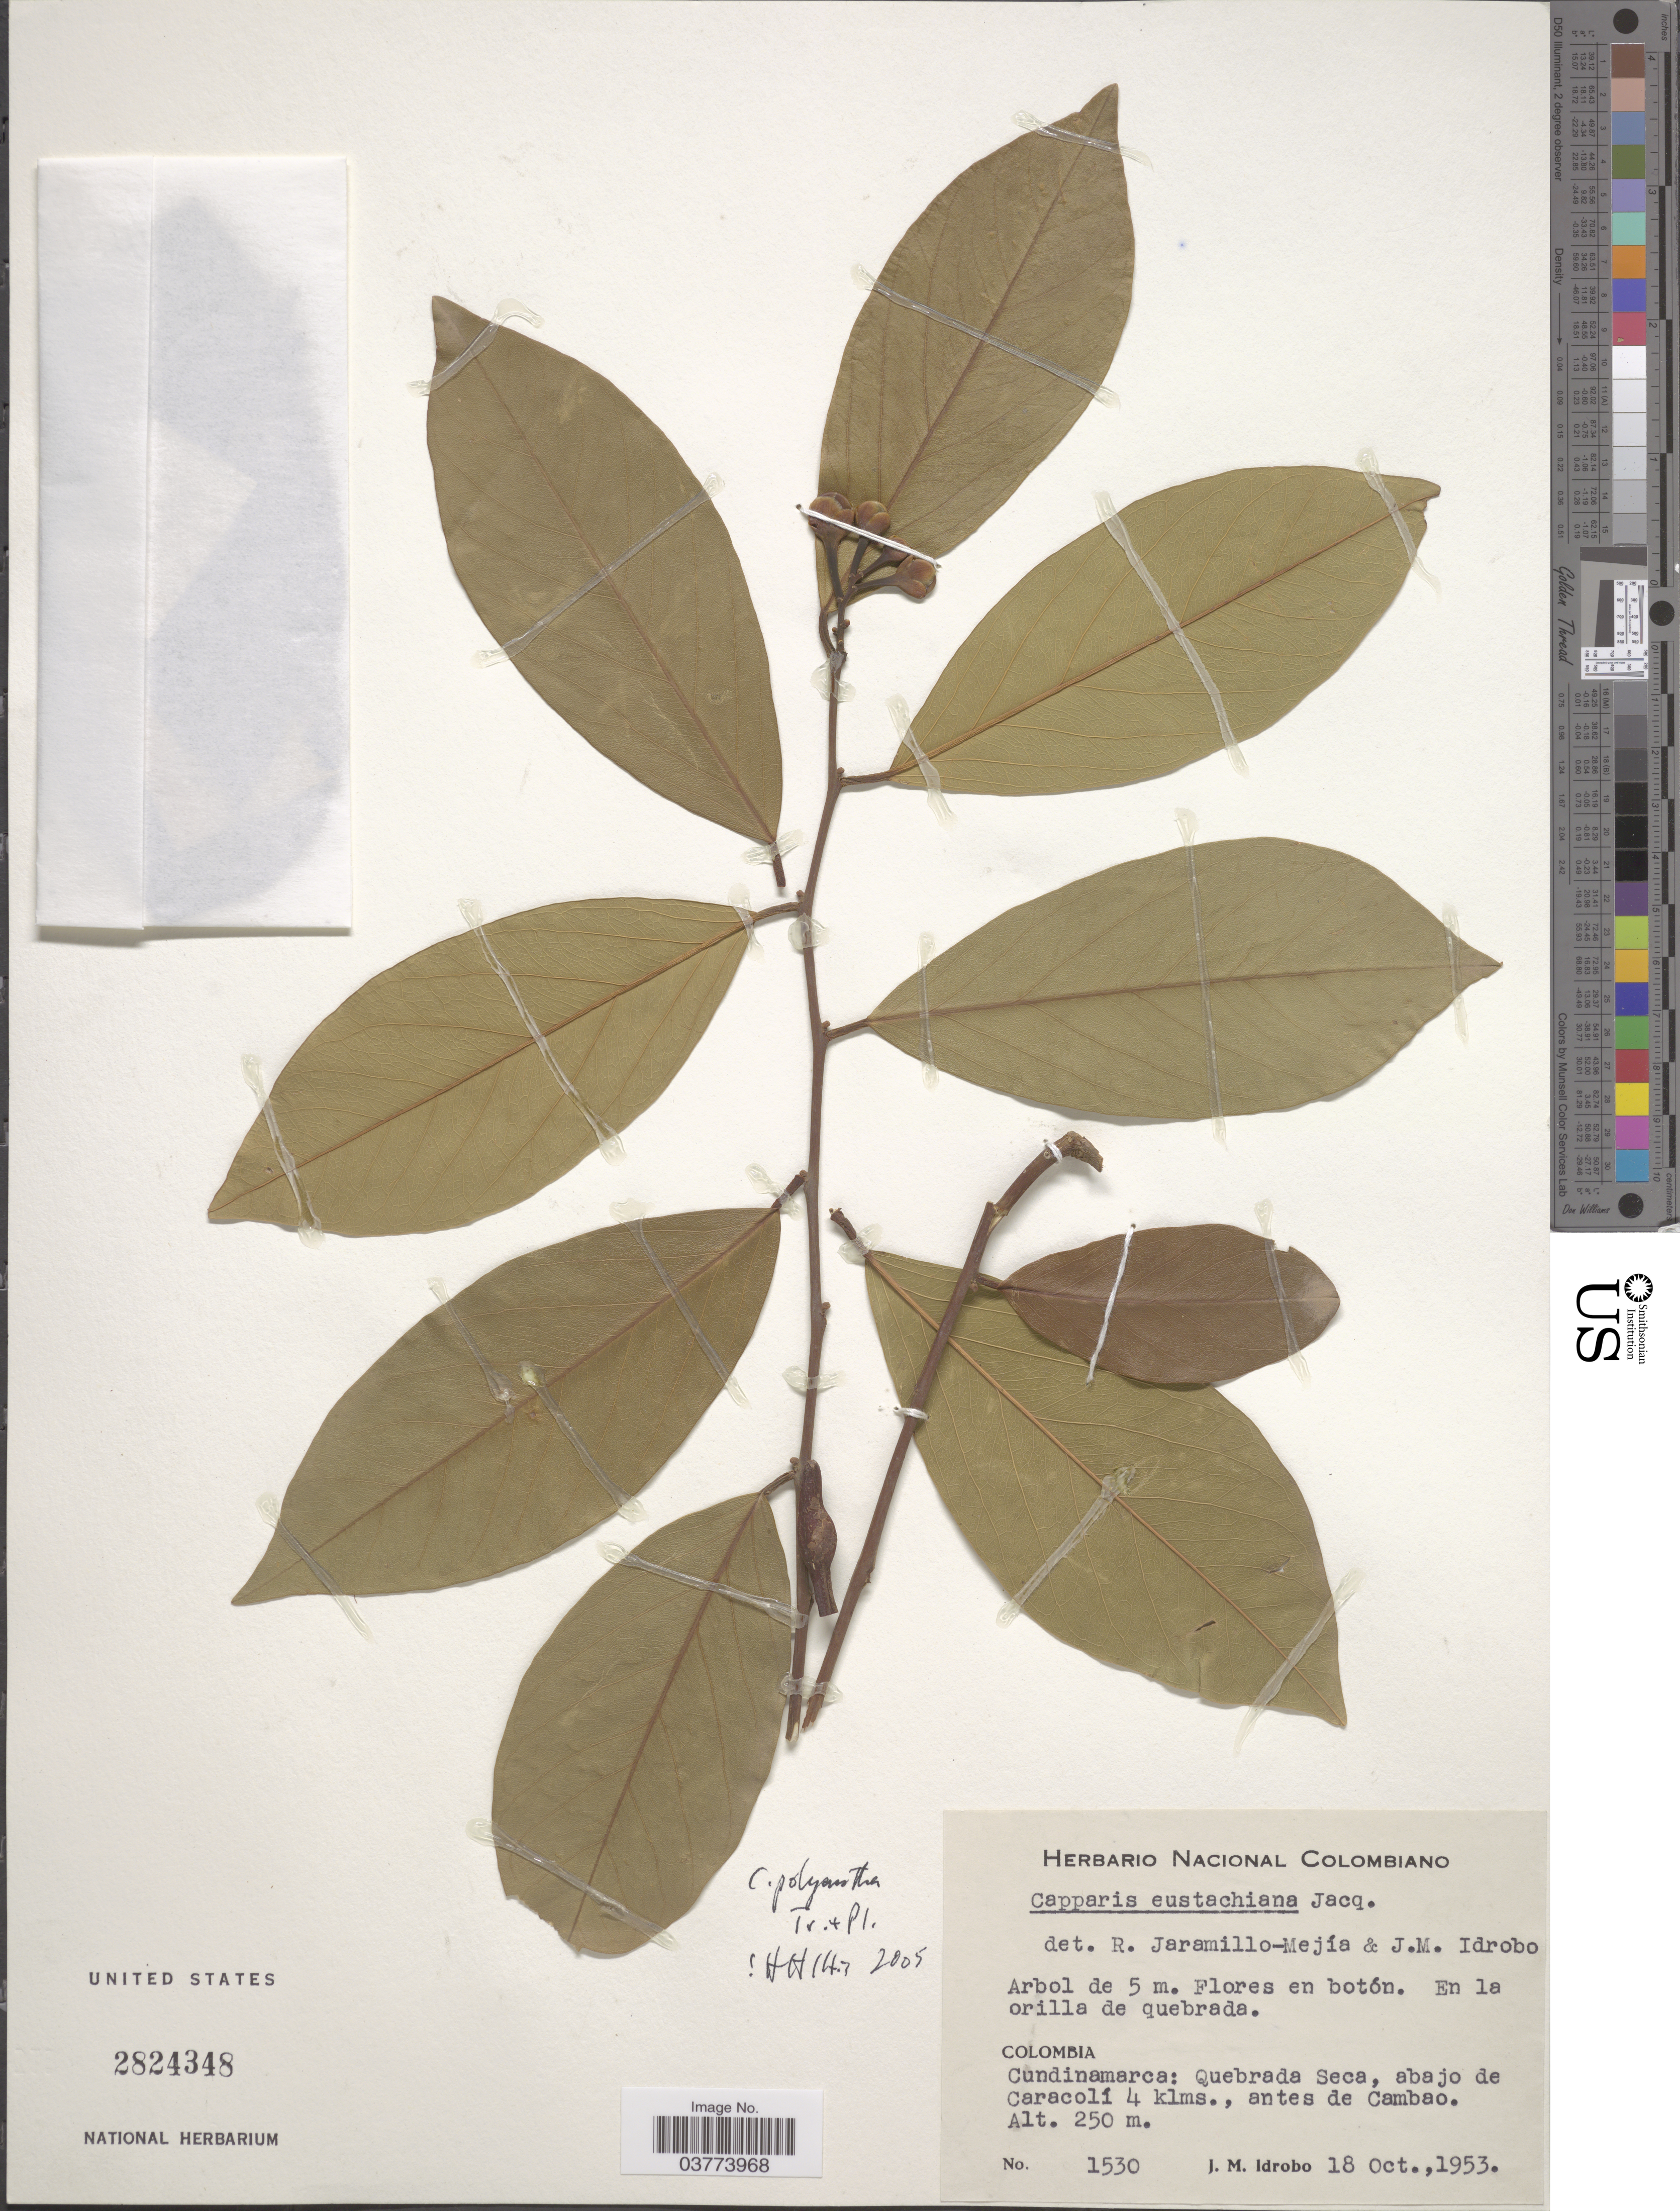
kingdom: Plantae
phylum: Tracheophyta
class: Magnoliopsida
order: Brassicales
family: Capparaceae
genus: Cynophalla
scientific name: Cynophalla polyantha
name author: (Triana & Planch.) Cornejo & Iltis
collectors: J. M. Idrobo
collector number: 1530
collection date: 1953-10-18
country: Colombia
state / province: Cundinamarca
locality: Quebrada Seca, abajo de Caracolí 4 klms., antes de Cambao.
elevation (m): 250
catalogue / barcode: US 2824348